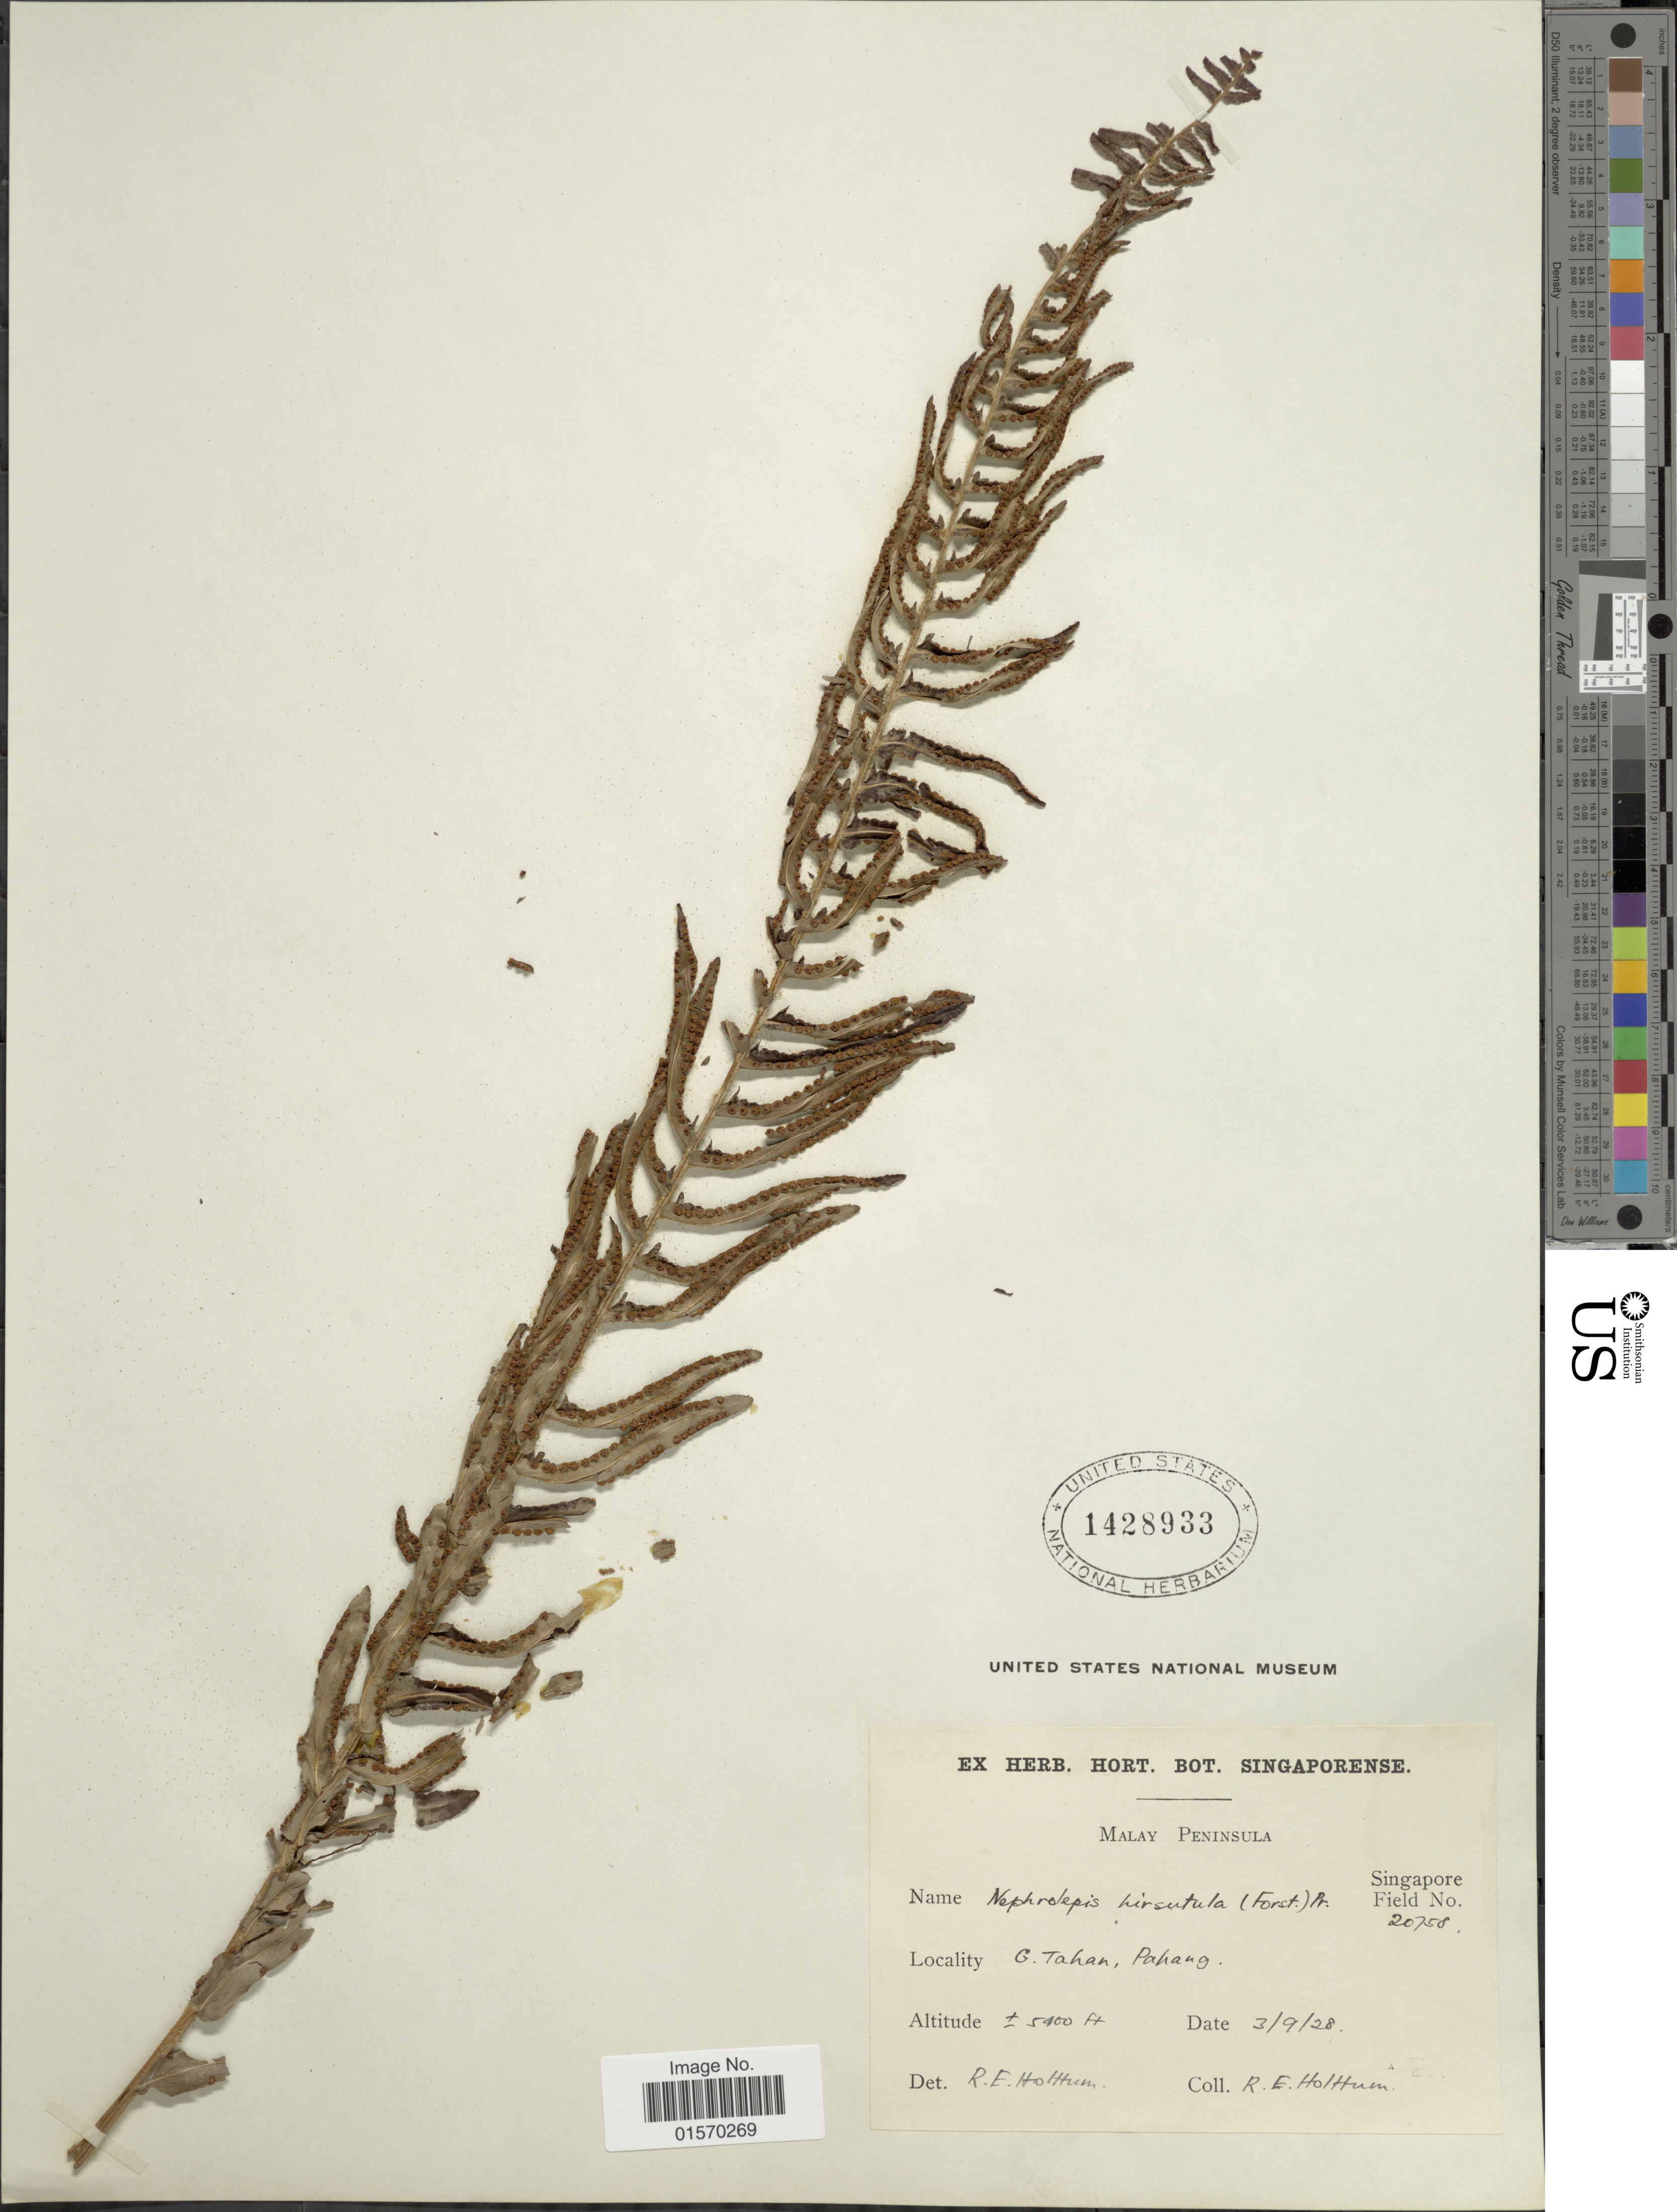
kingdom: Plantae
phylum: Tracheophyta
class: Polypodiopsida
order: Polypodiales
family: Nephrolepidaceae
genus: Nephrolepis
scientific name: Nephrolepis multiflora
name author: (Roxb.) F.M. Jarrett ex C.V. Morton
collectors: R. E. Holttum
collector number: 20758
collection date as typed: Transcribed d/m/y: 3/9/28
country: Malaysia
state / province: Pahang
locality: Malay Peninsula. G. Tahan.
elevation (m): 1646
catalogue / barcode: US 1428933